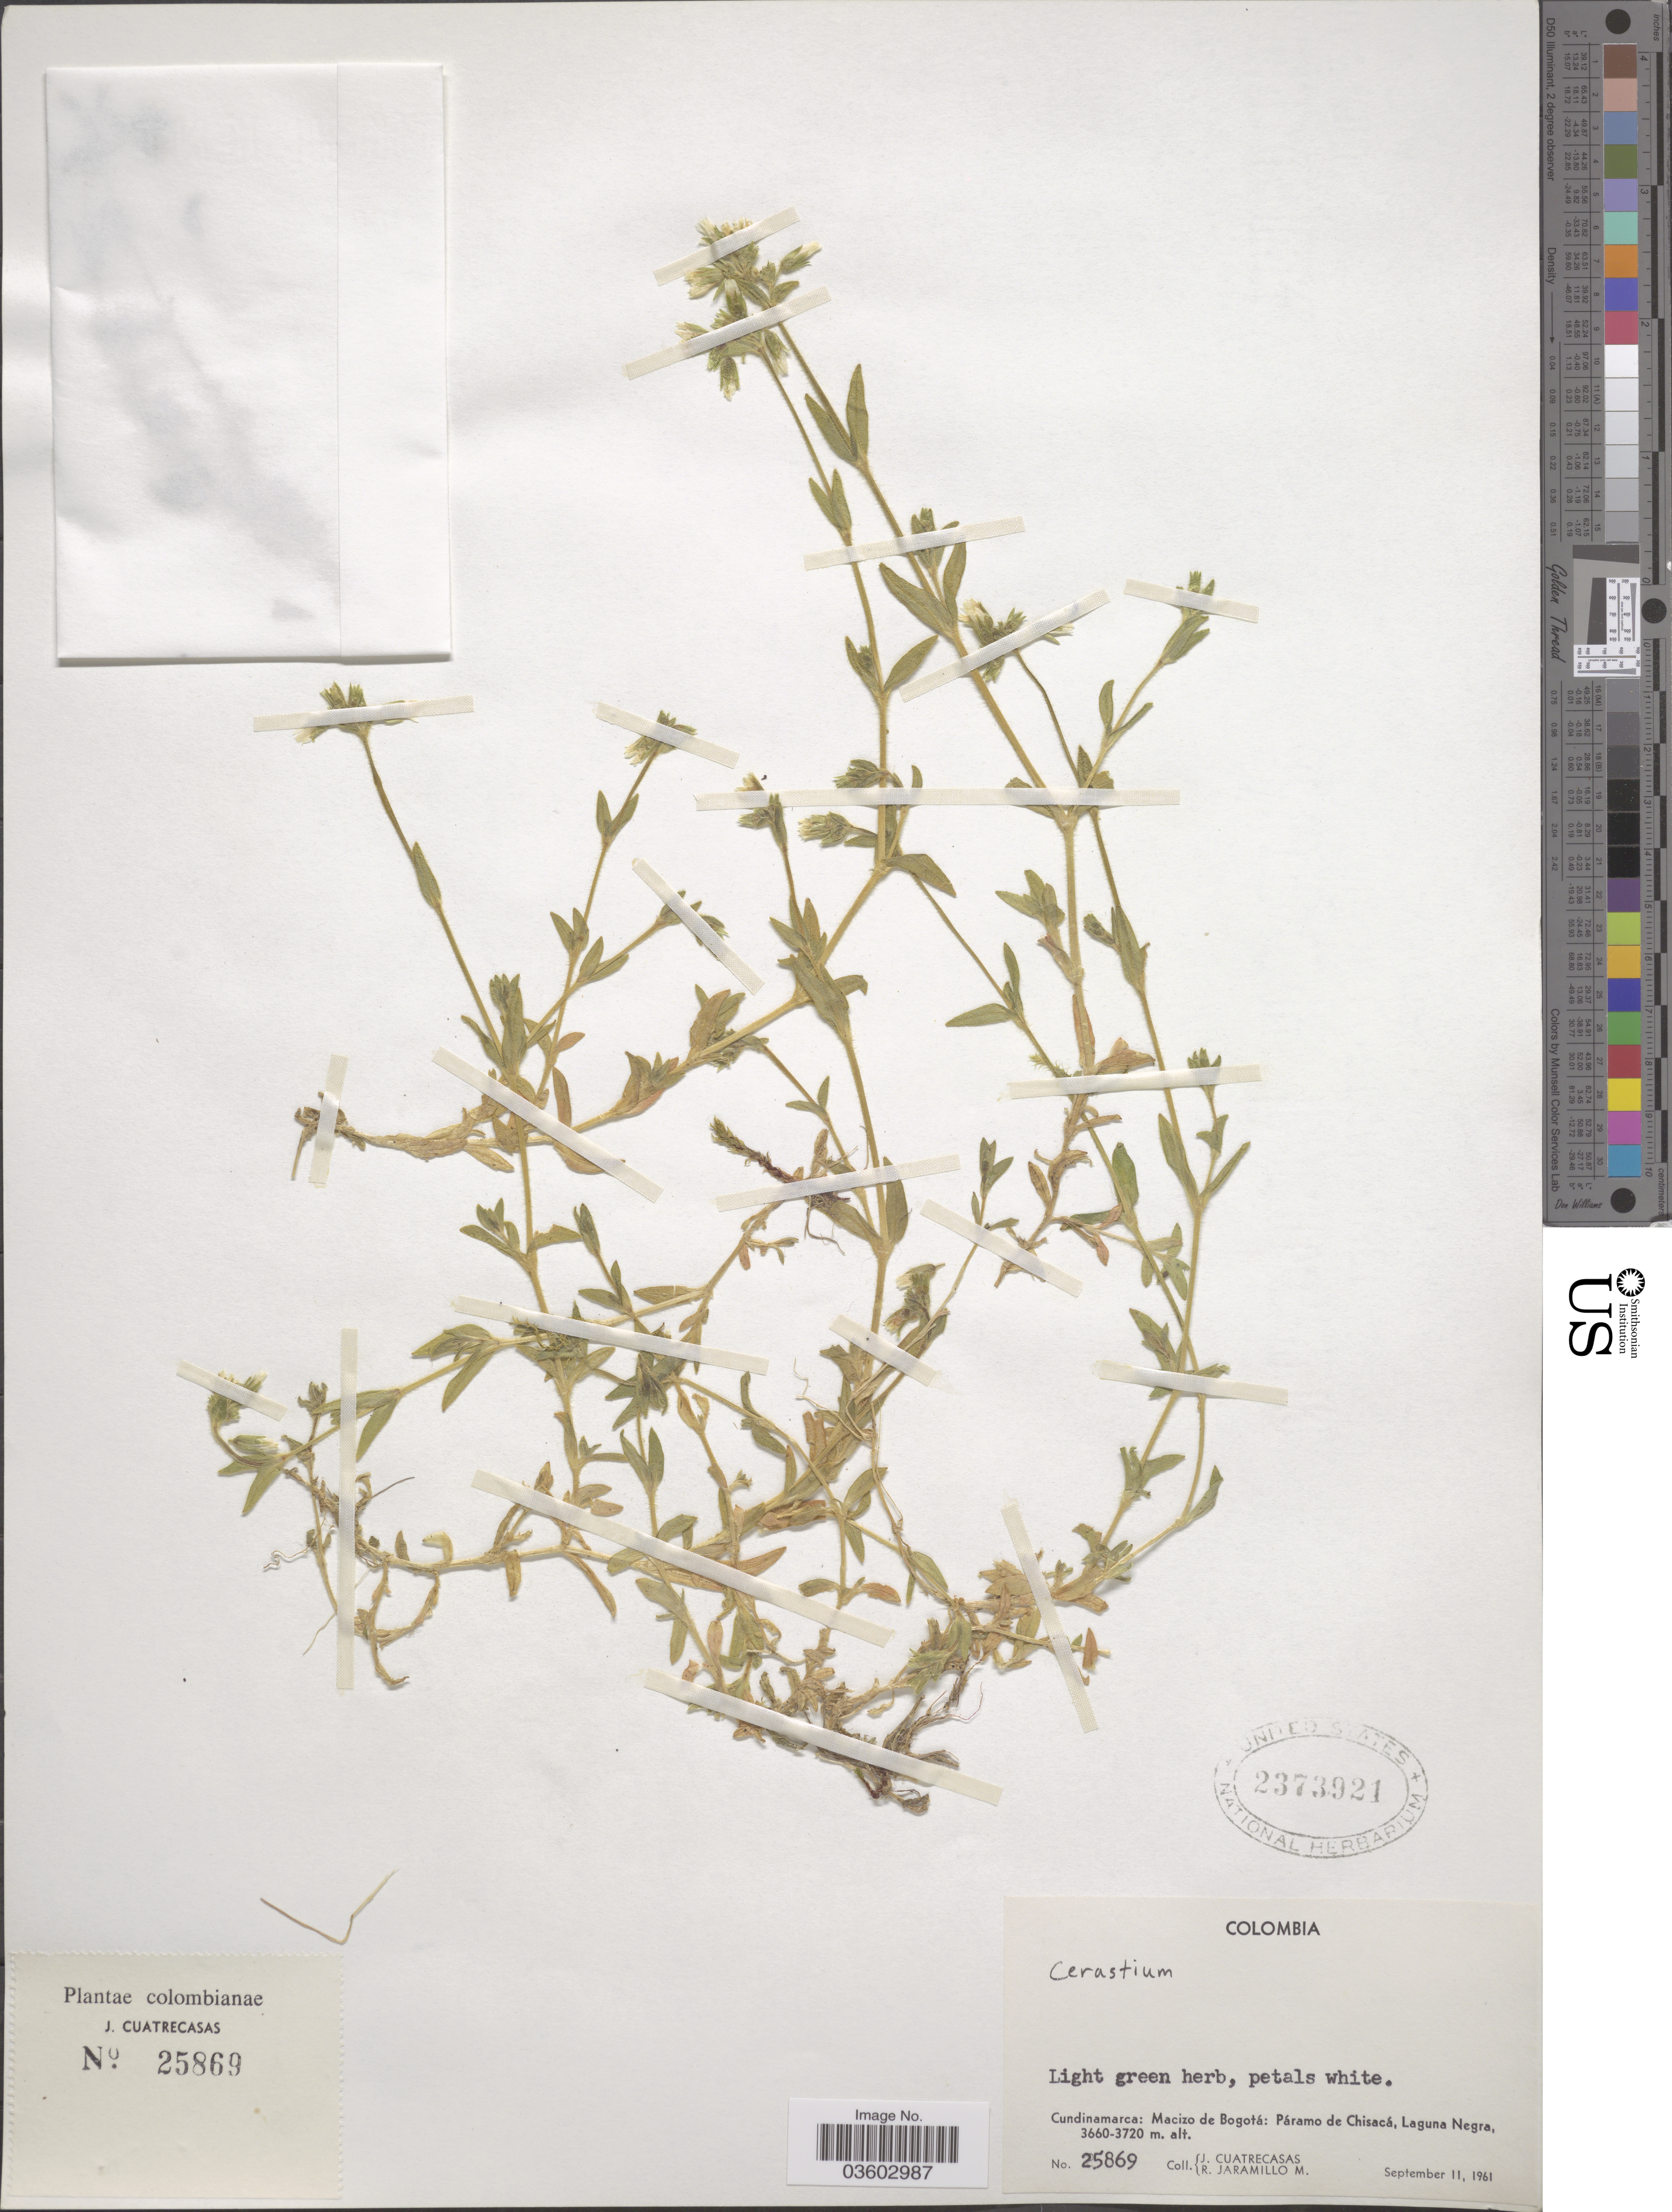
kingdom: Plantae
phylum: Tracheophyta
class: Magnoliopsida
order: Caryophyllales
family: Caryophyllaceae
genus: Cerastium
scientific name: Cerastium sp.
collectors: J. Cuatrecasas & R. Jaramillo M.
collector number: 25869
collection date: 1961-09-11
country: Colombia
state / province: Cundinamarca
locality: Macizo de Bogotá: Páramo de Chisacá, Laguna Negra.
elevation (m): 3660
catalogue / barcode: US 2373921